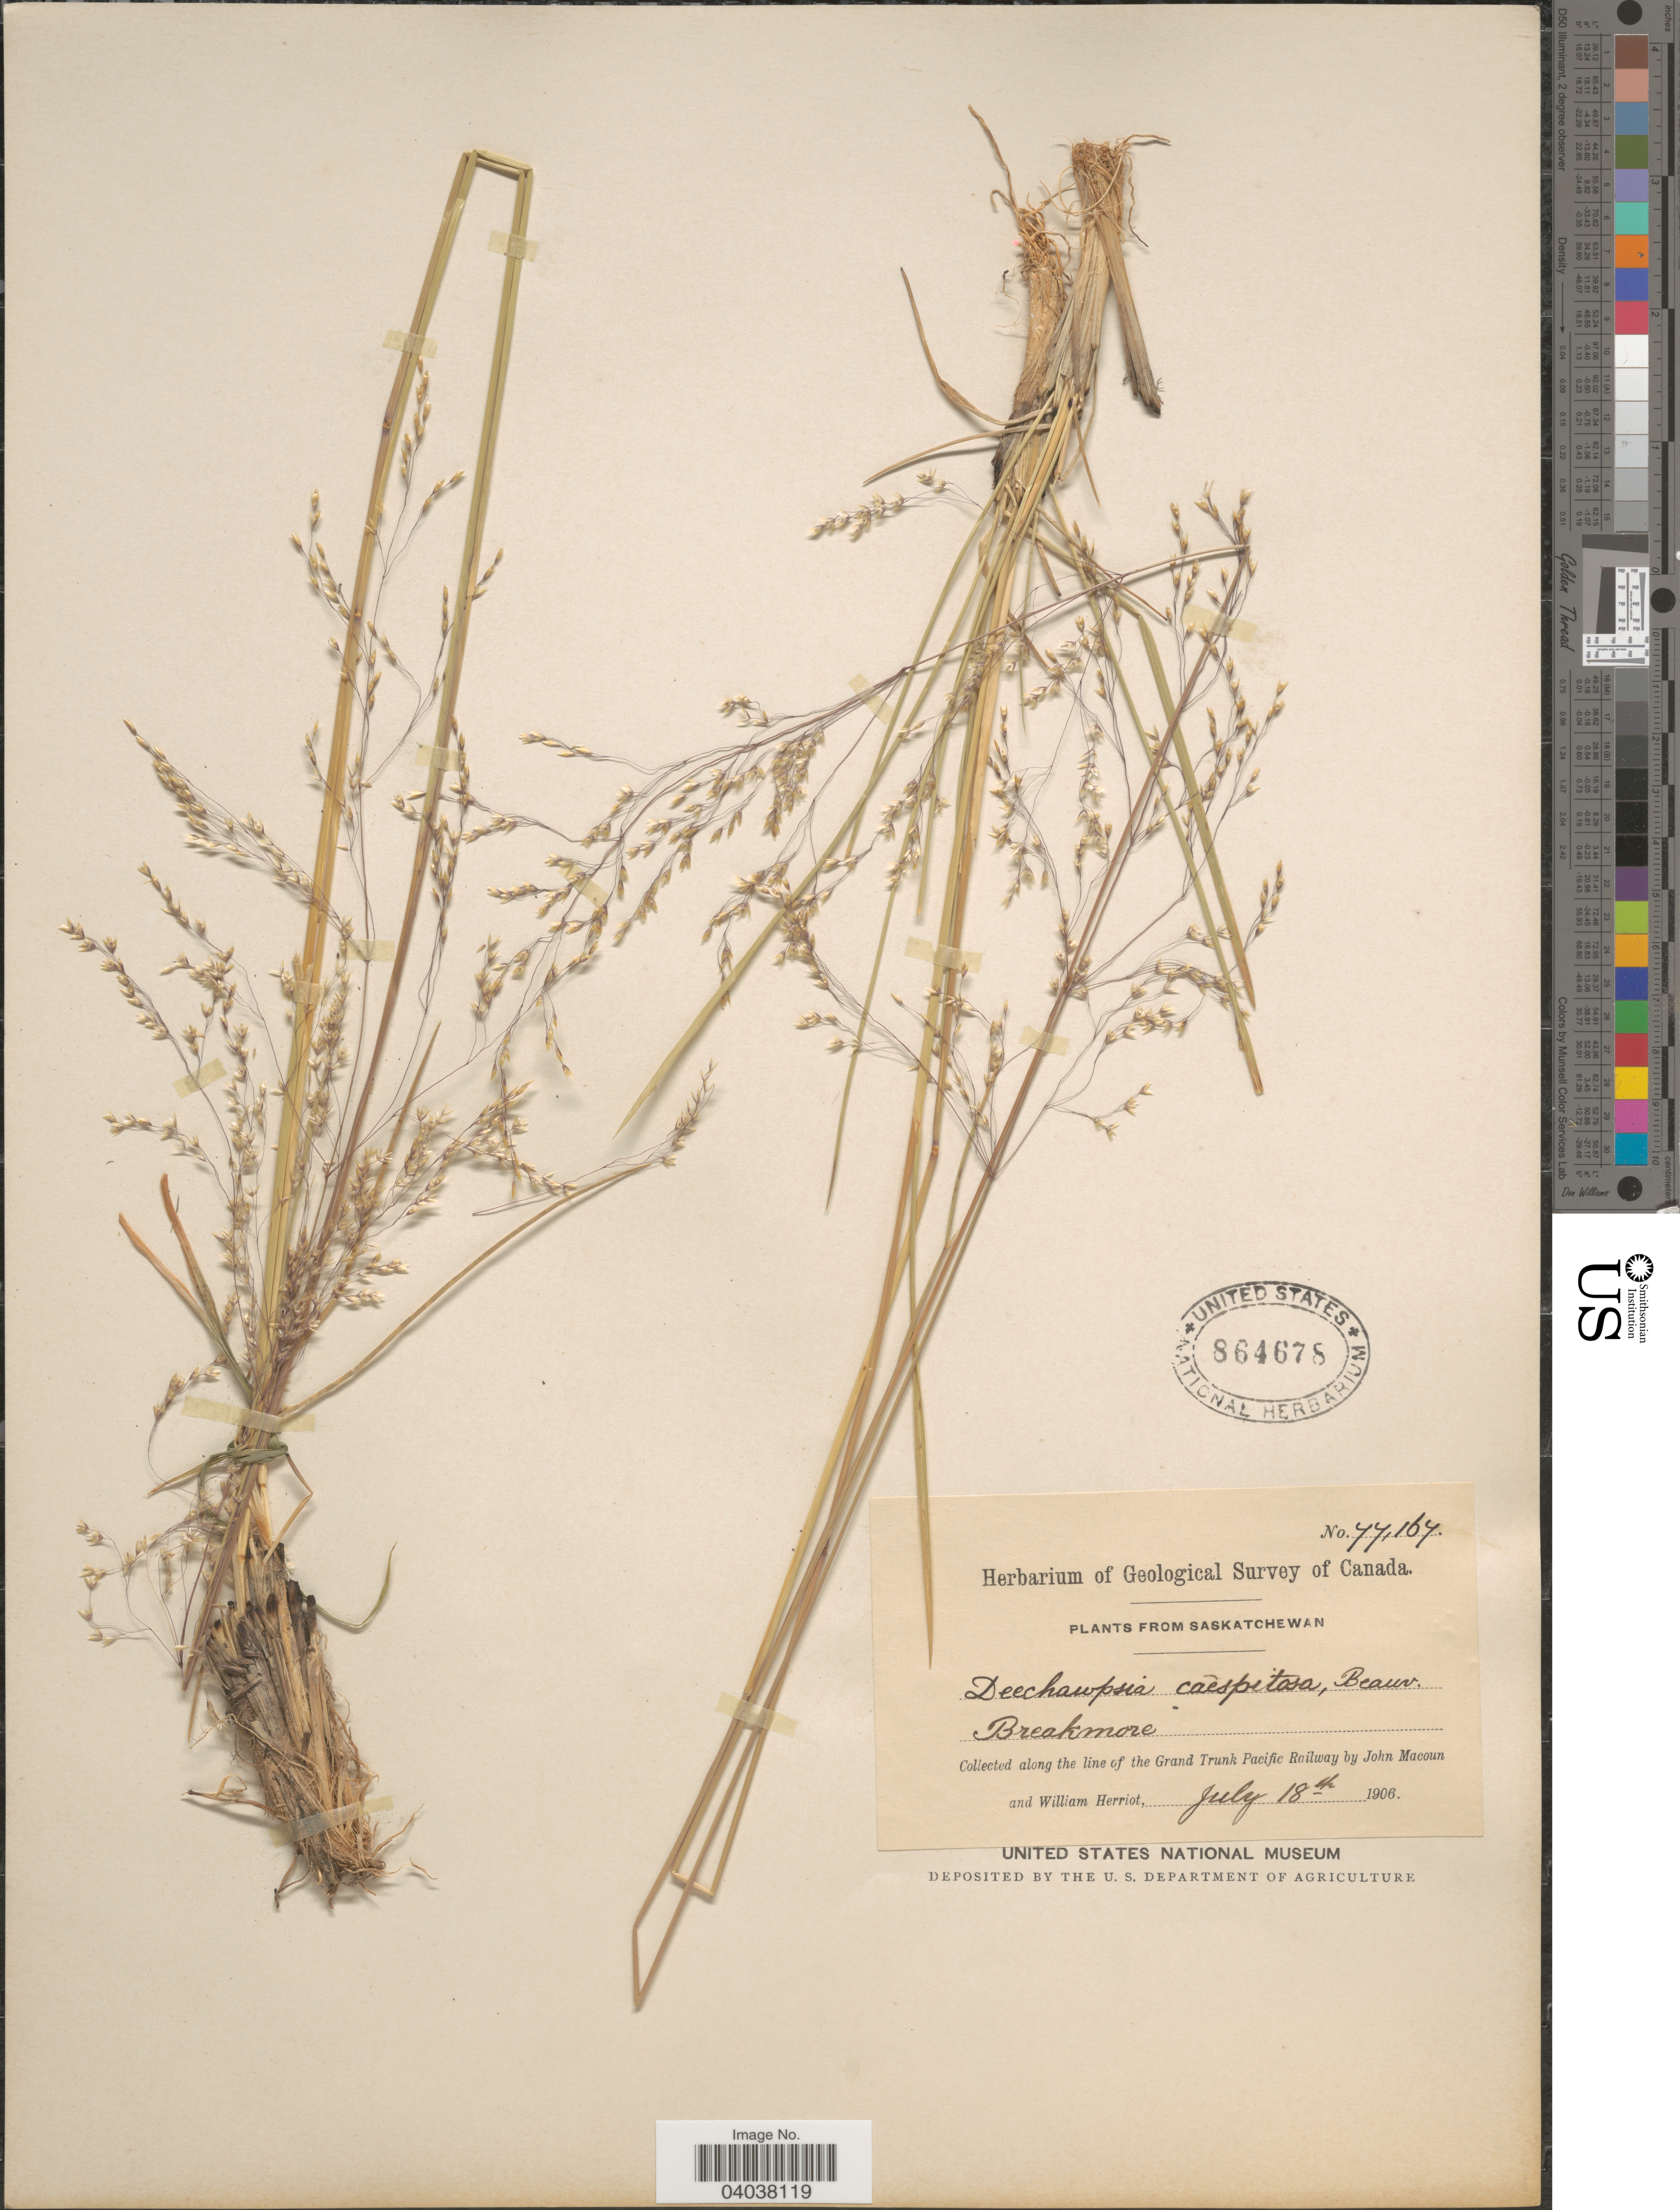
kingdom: Plantae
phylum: Tracheophyta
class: Liliopsida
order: Poales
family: Poaceae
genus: Deschampsia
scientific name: Deschampsia cespitosa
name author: (L.) P. Beauv.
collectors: J. Macoun & W. Herriot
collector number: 77167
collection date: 1906-07-18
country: Canada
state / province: Saskatchewan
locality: Breakmore [unsure placement]. Along the line of the Grand Trunk Pacific Railway.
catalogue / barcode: US 864678